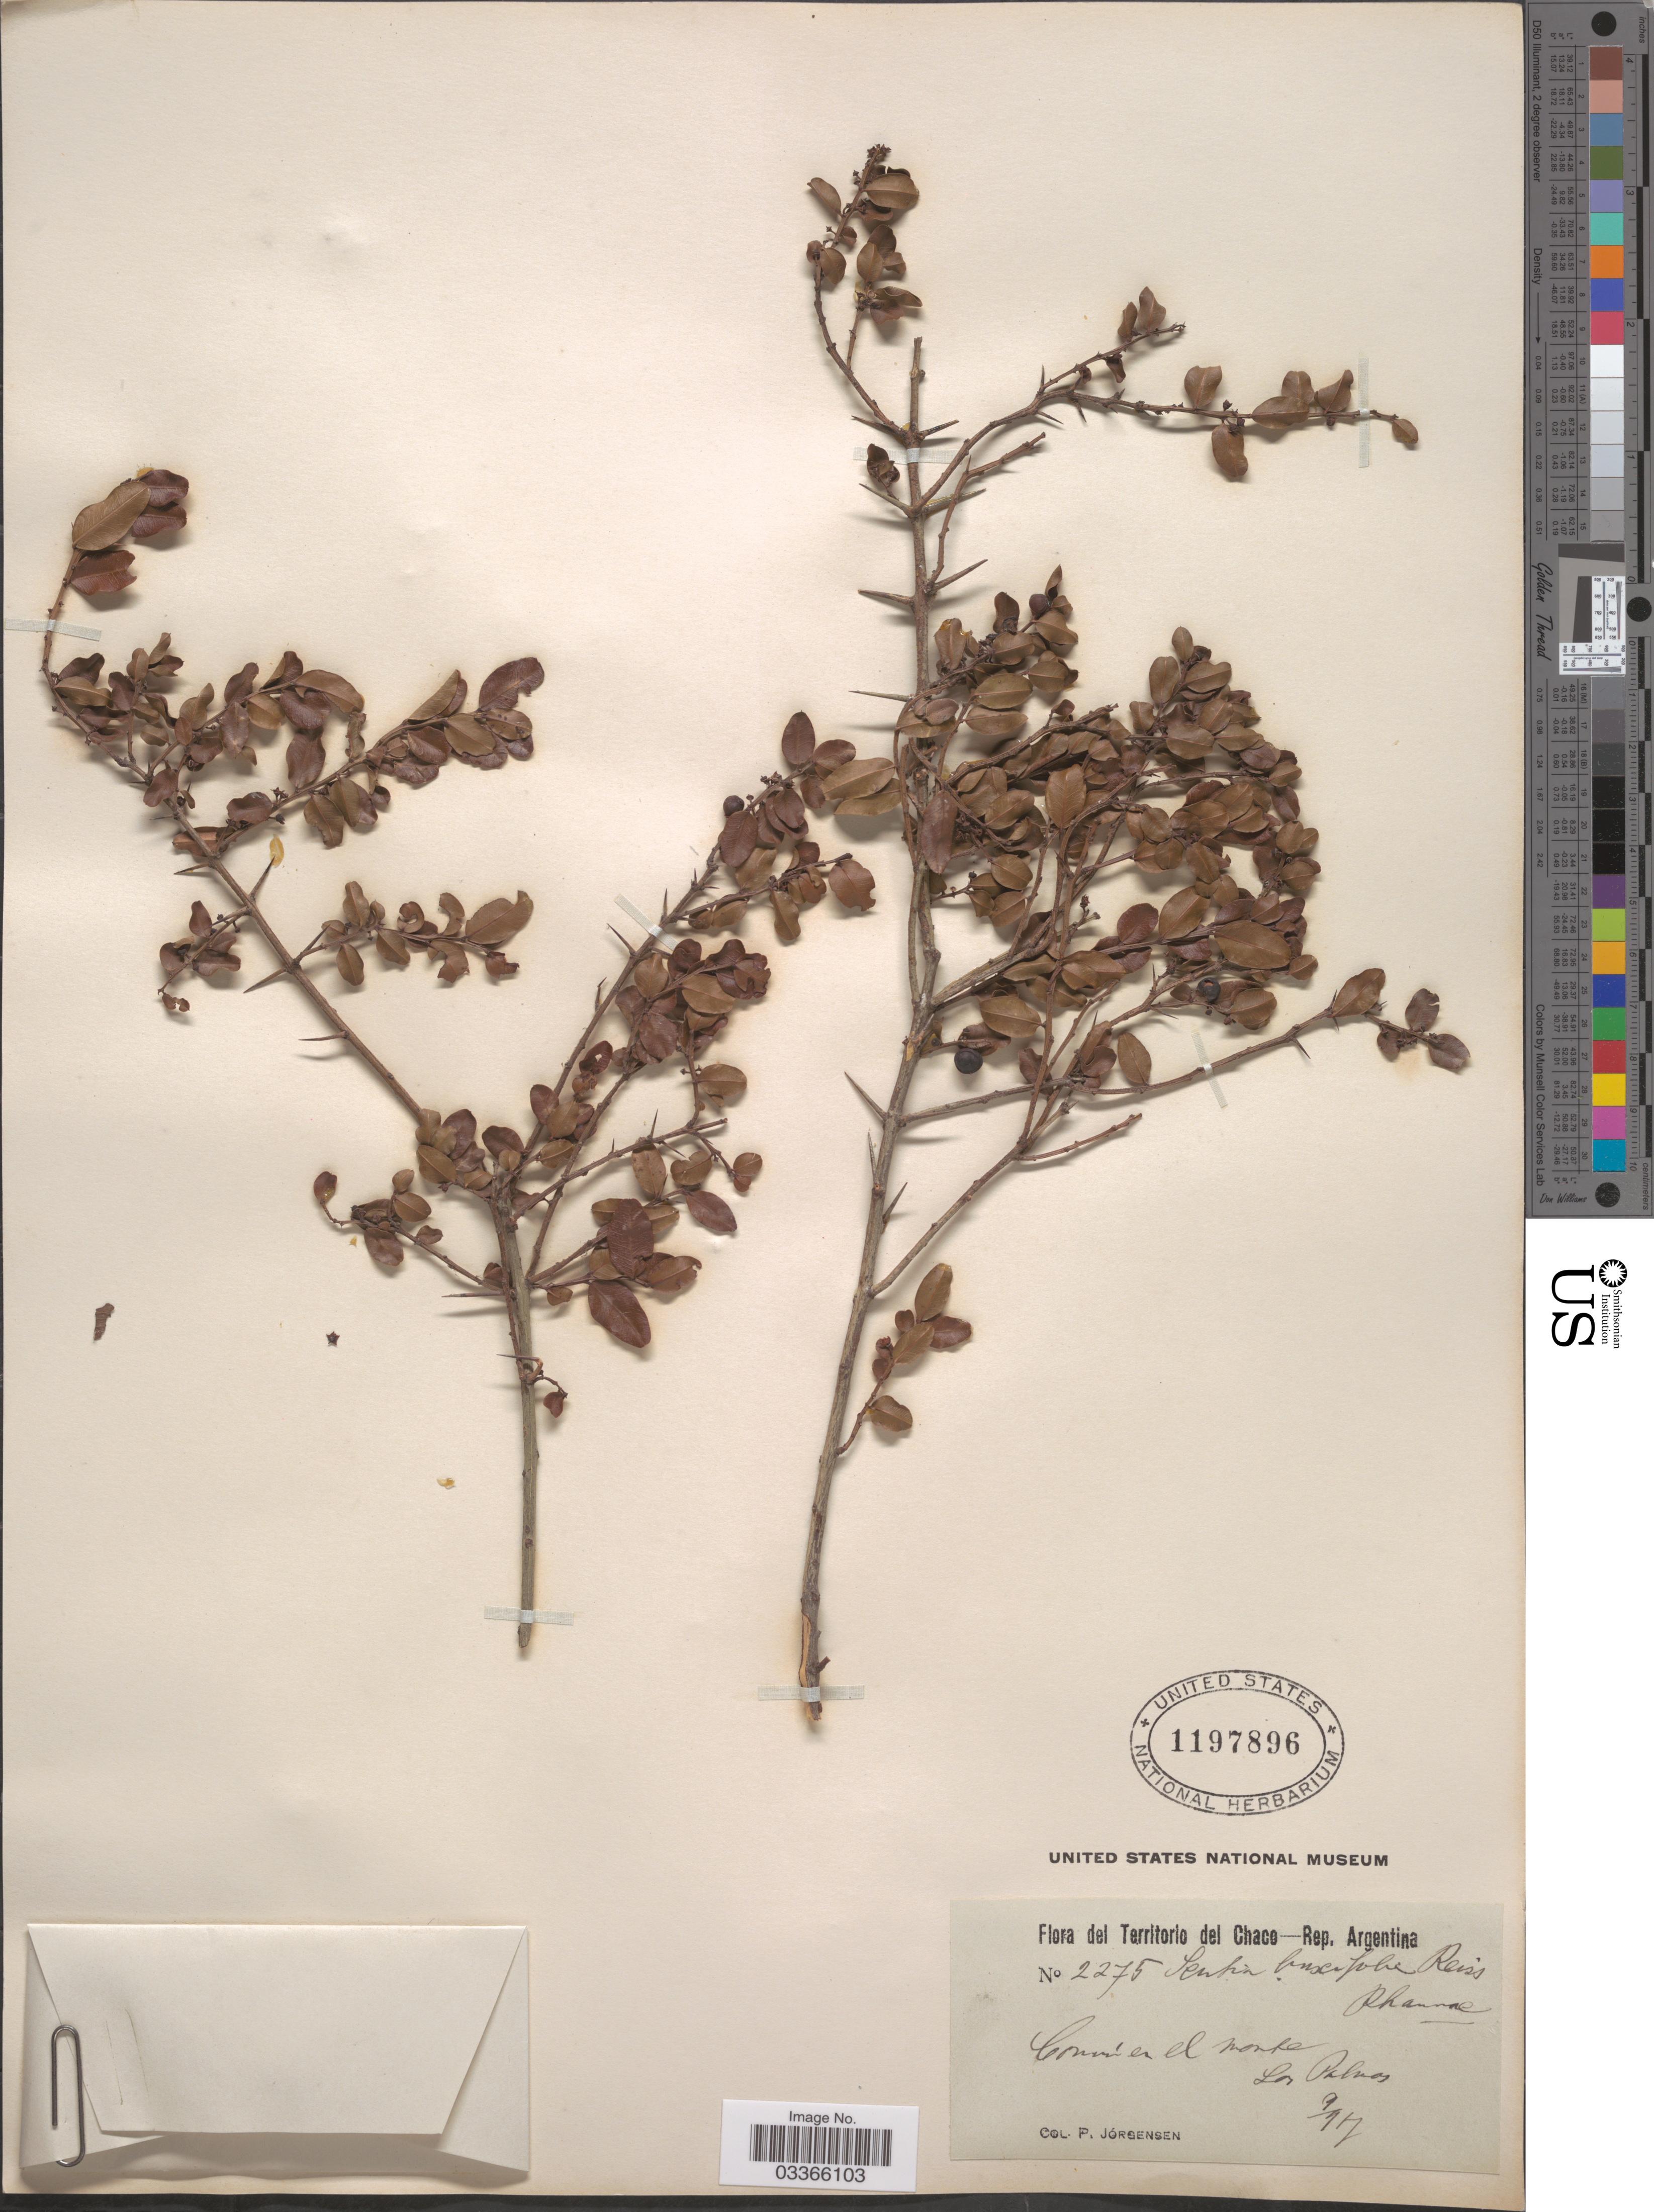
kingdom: Plantae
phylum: Tracheophyta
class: Magnoliopsida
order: Rosales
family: Rhamnaceae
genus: Scutia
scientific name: Scutia buxifolia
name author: Reissek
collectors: P. Jörgensen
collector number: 2275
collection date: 1917-09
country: Argentina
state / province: Chaco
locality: Territorio del Chaco, Comun en el monte Los Palmas.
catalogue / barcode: US 1197896